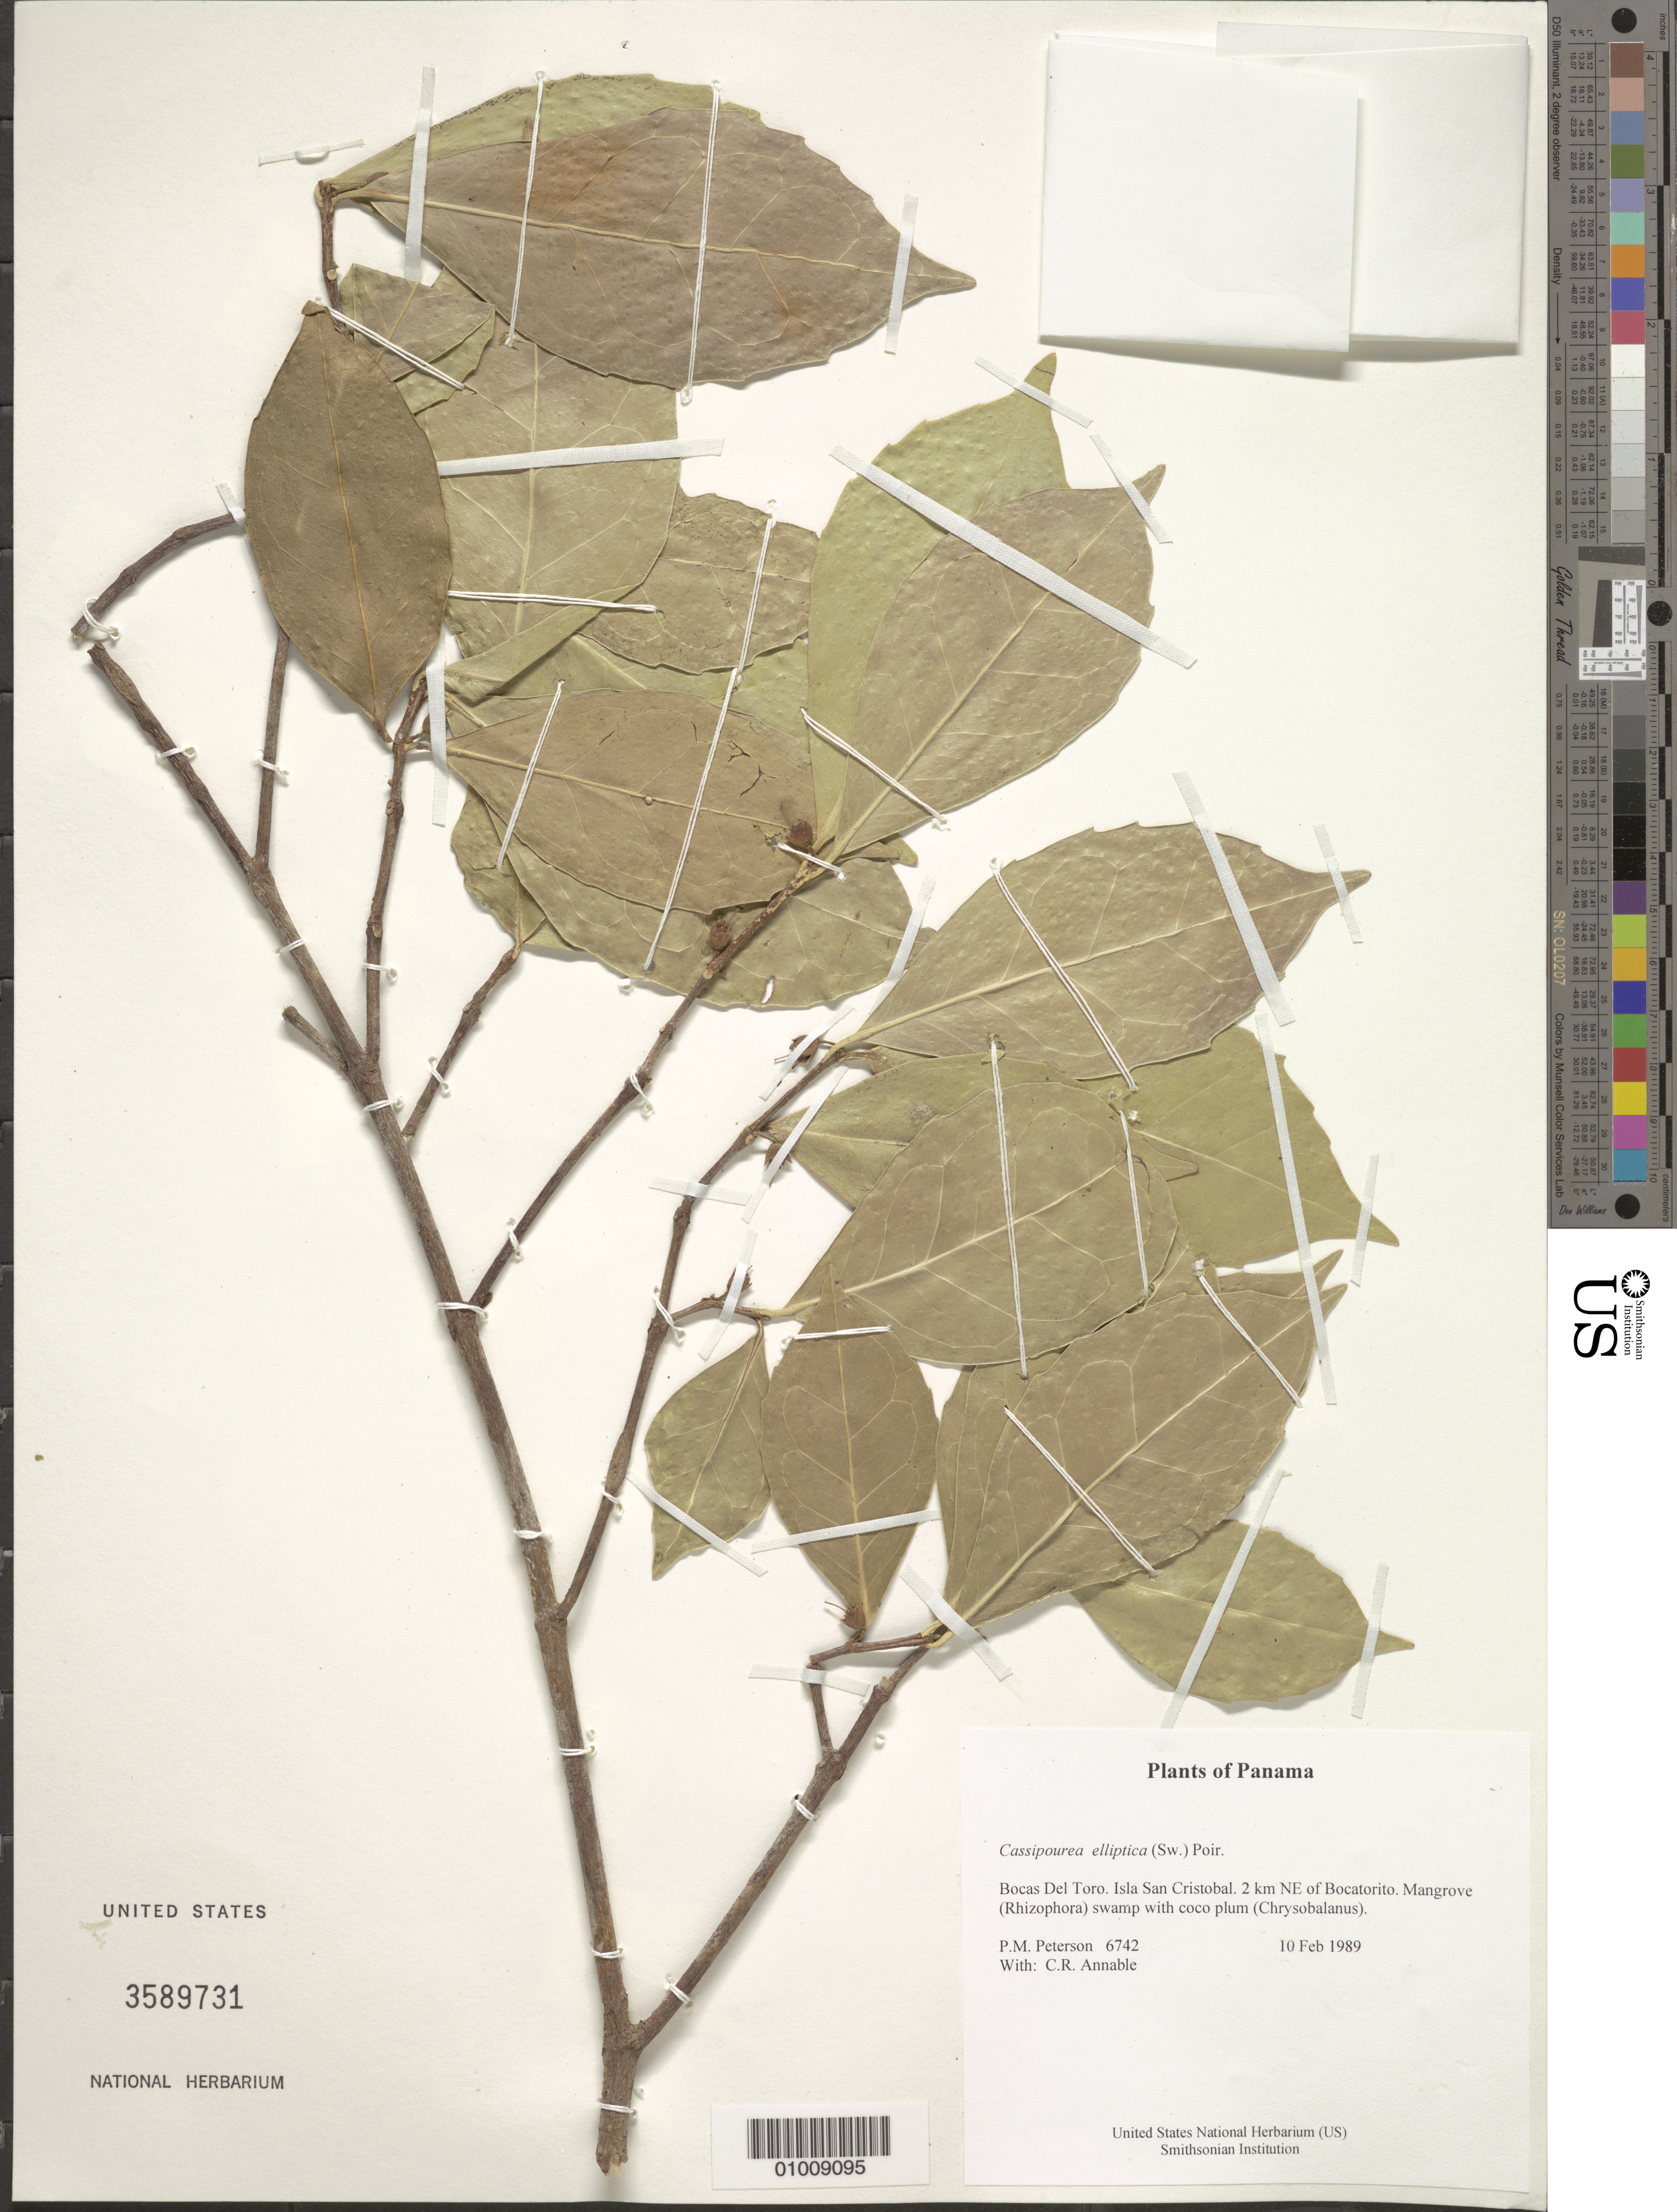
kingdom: Plantae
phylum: Tracheophyta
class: Magnoliopsida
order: Malpighiales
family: Rhizophoraceae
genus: Cassipourea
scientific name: Cassipourea elliptica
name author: (Sw.) Poir.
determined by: Liesner, R. L.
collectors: P. M. Peterson & C. R. Annable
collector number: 06742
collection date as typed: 10 Feb 1989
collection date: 1989-02-10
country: Panama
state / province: Bocas del Toro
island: San Cristobal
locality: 2 km NE of Bocatorito.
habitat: Mangrove (Rhizophora) swamp with coco plum (Chrysobalanus).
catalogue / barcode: US 3589731